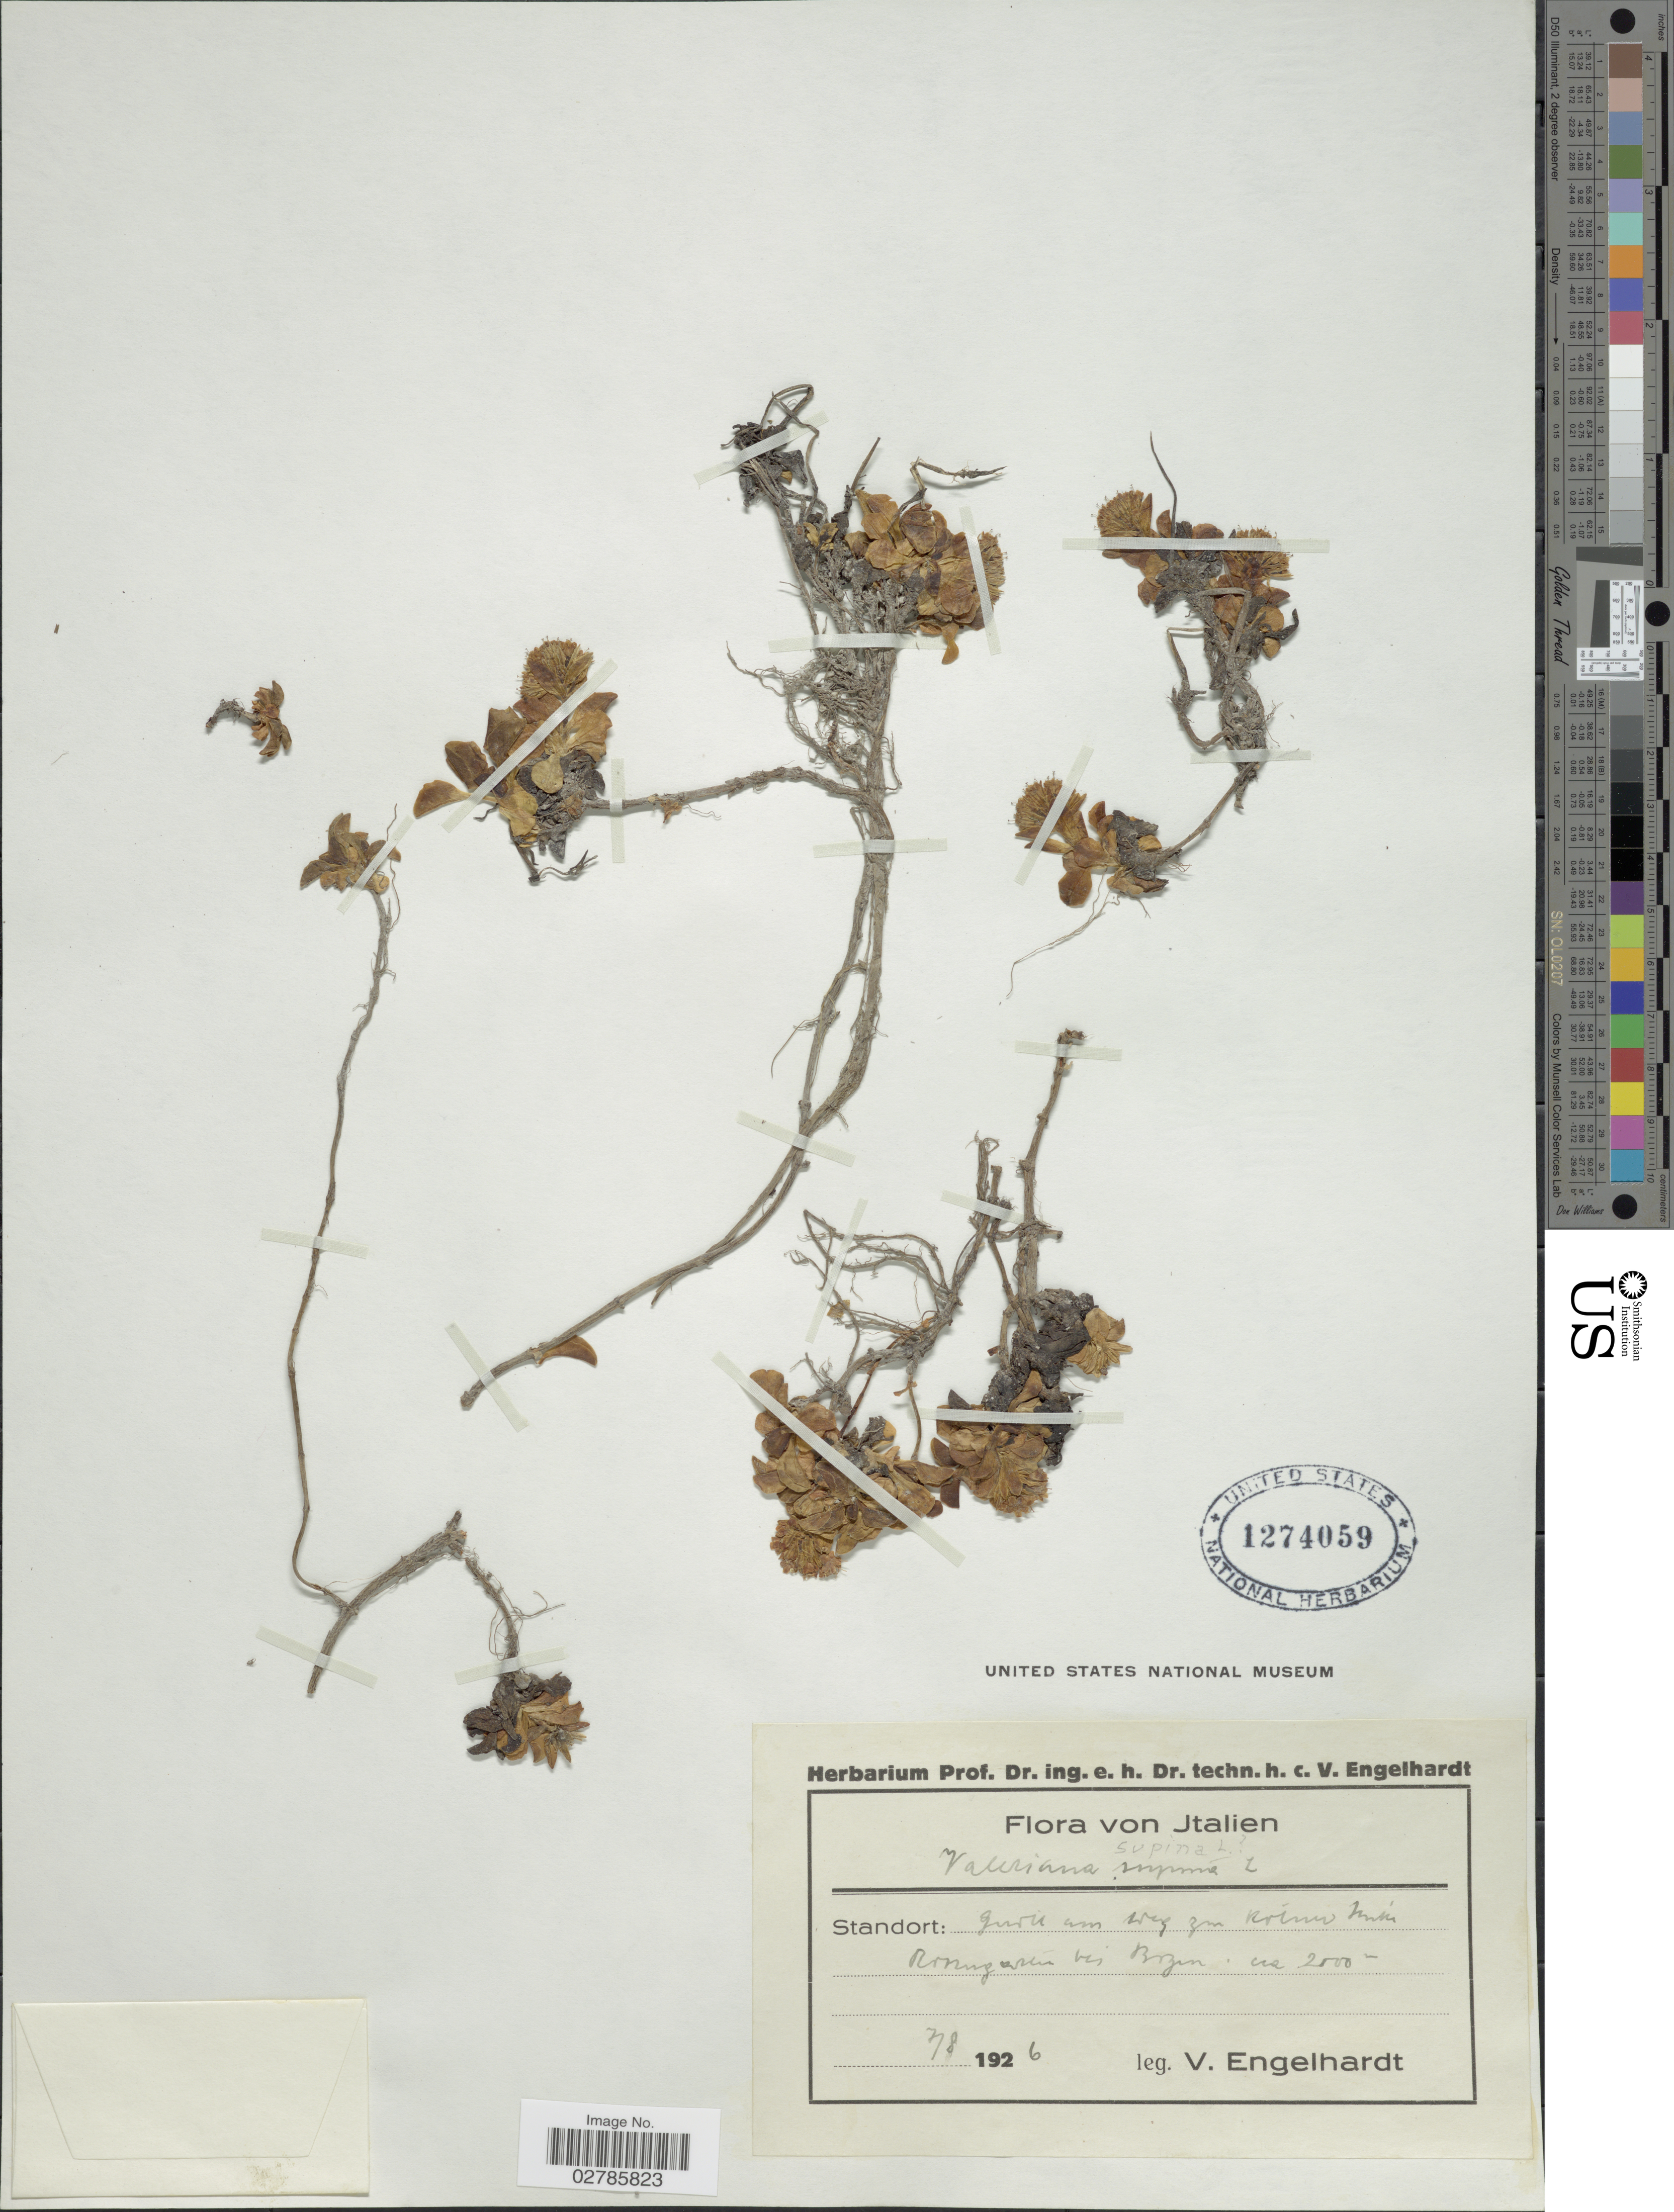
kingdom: Plantae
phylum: Tracheophyta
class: Magnoliopsida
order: Dipsacales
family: Caprifoliaceae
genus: Valeriana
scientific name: Valeriana supina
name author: Ard.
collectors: V. Engelhardt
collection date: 1926-08-07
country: Italy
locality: Italien. Guru am weg zm Ruinu musei Normgaru bei Bozin.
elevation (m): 2000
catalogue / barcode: US 1274059